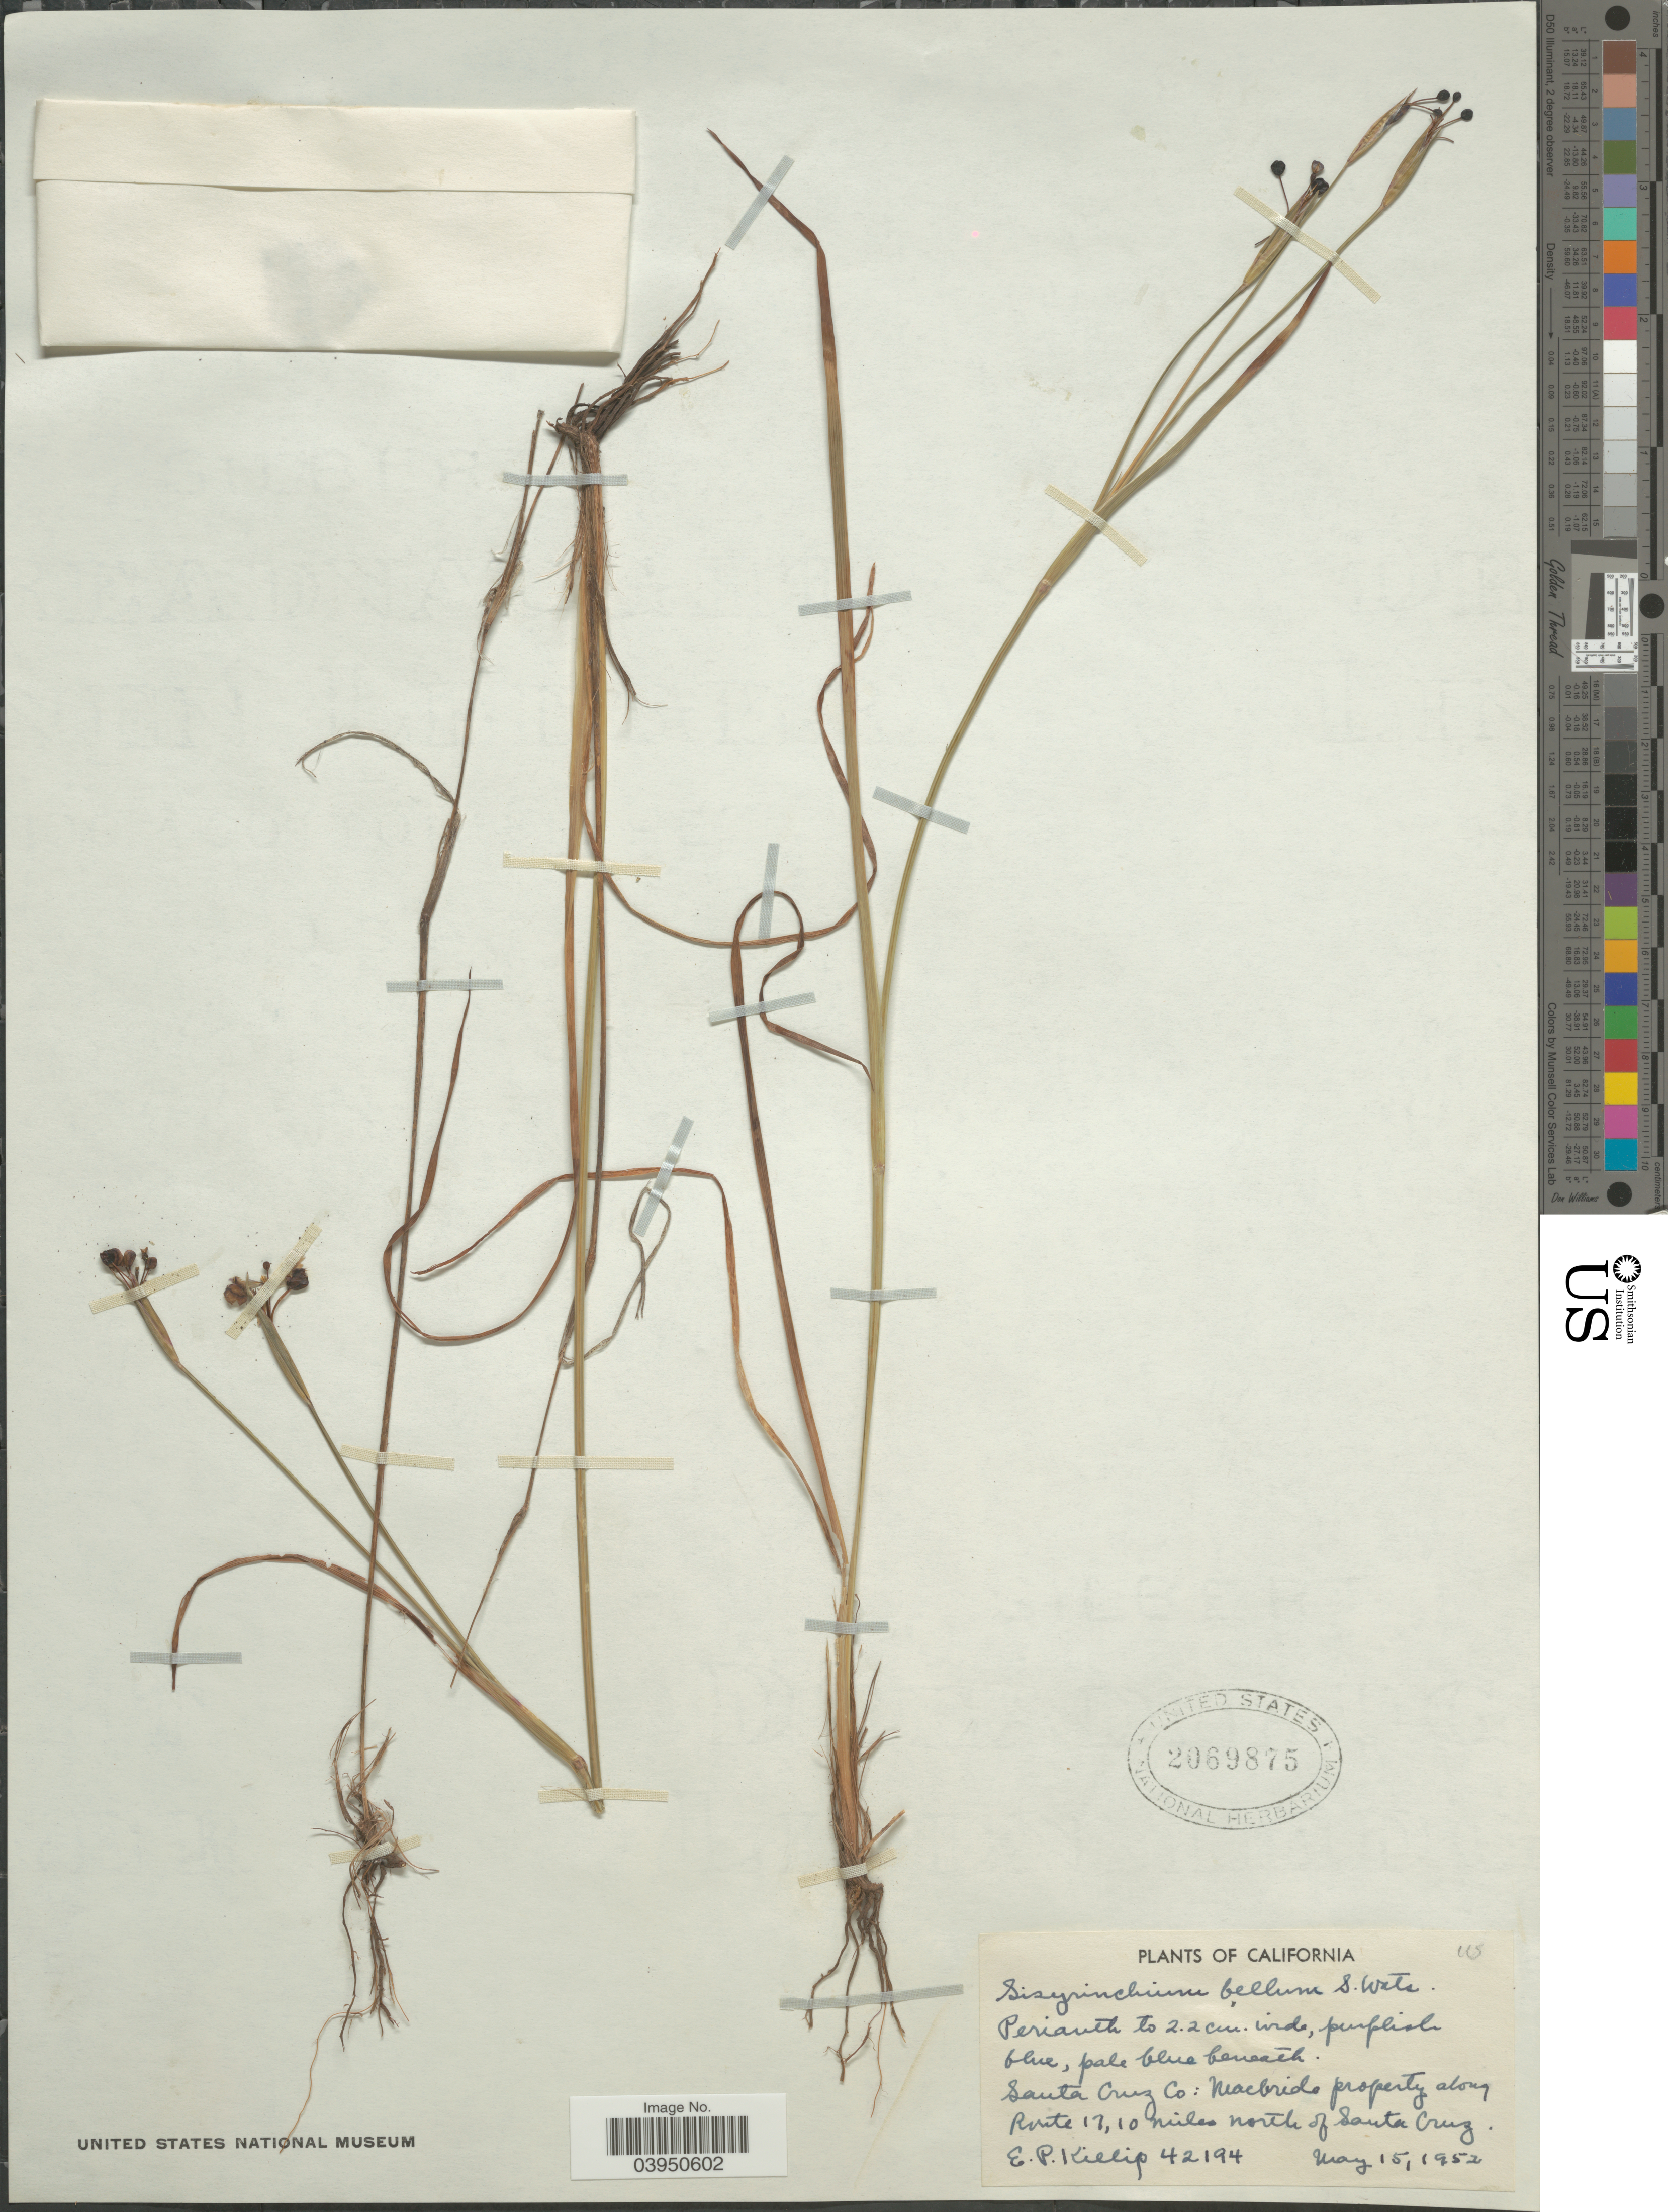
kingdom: Plantae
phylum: Tracheophyta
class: Liliopsida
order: Asparagales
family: Iridaceae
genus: Sisyrinchium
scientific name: Sisyrinchium bellum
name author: S. Watson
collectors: E. P. Killip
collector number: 42194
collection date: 1952-05-15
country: United States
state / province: California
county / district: Santa Cruz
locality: Santa Cruz Co: Macbride property along Route 17, 10 miles north of Santa Cruz.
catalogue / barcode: US 2069875